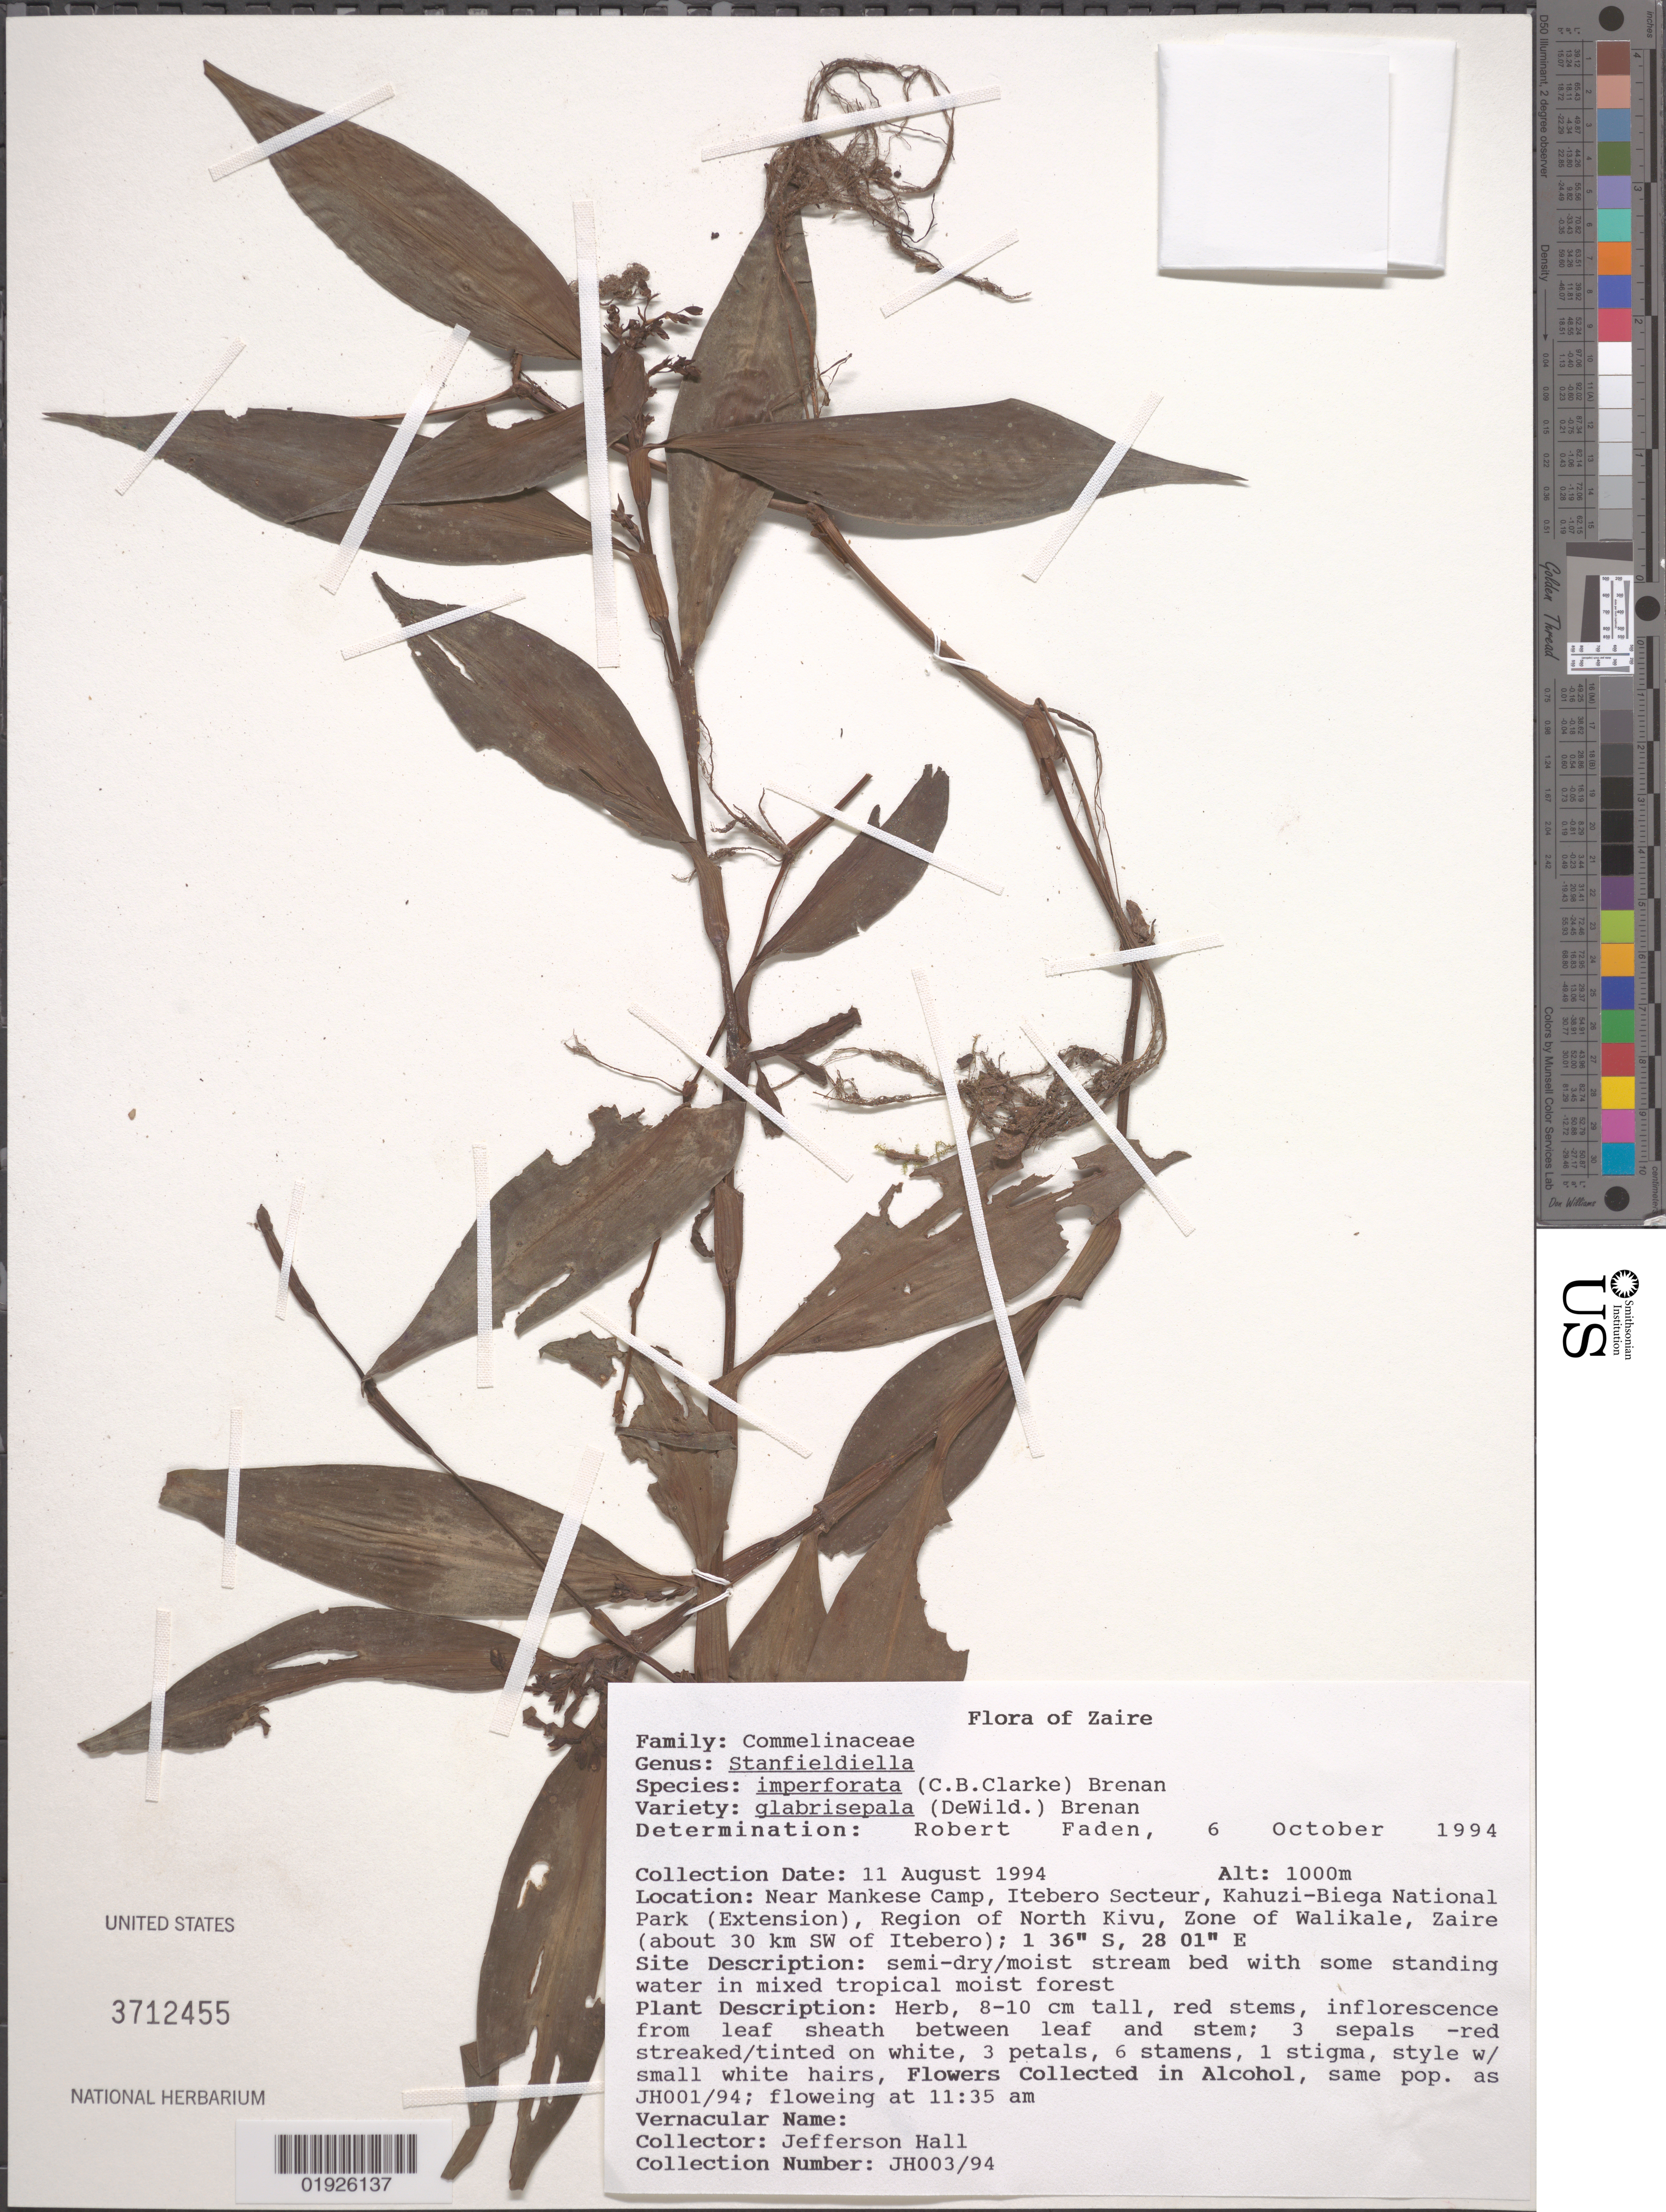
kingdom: Plantae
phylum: Tracheophyta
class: Liliopsida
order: Commelinales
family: Commelinaceae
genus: Stanfieldiella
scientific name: Stanfieldiella imperforata var. glabrisepala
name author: (De Wild.) Brenan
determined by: Faden, Robert B., (US), Smithsonian Institution - National Museum of Natural History (UNITED STATES)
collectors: J. Hall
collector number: JH003/94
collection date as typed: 11 Aug 1994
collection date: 1994-08-11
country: Congo, Democratic Republic of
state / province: Sud-Kivu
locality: Near Mankese camp, Itebero Secteur, Kahuzi-Biega National Park (Extension), Region of North Kivu, Zone of Walikale, Zaire (about 30 km SW of Itebero).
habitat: semi-dry/moist stream bed with some standing water in mixed tropical moist forest.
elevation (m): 1000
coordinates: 1 36 S, 28 01 E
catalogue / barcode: US 3712455